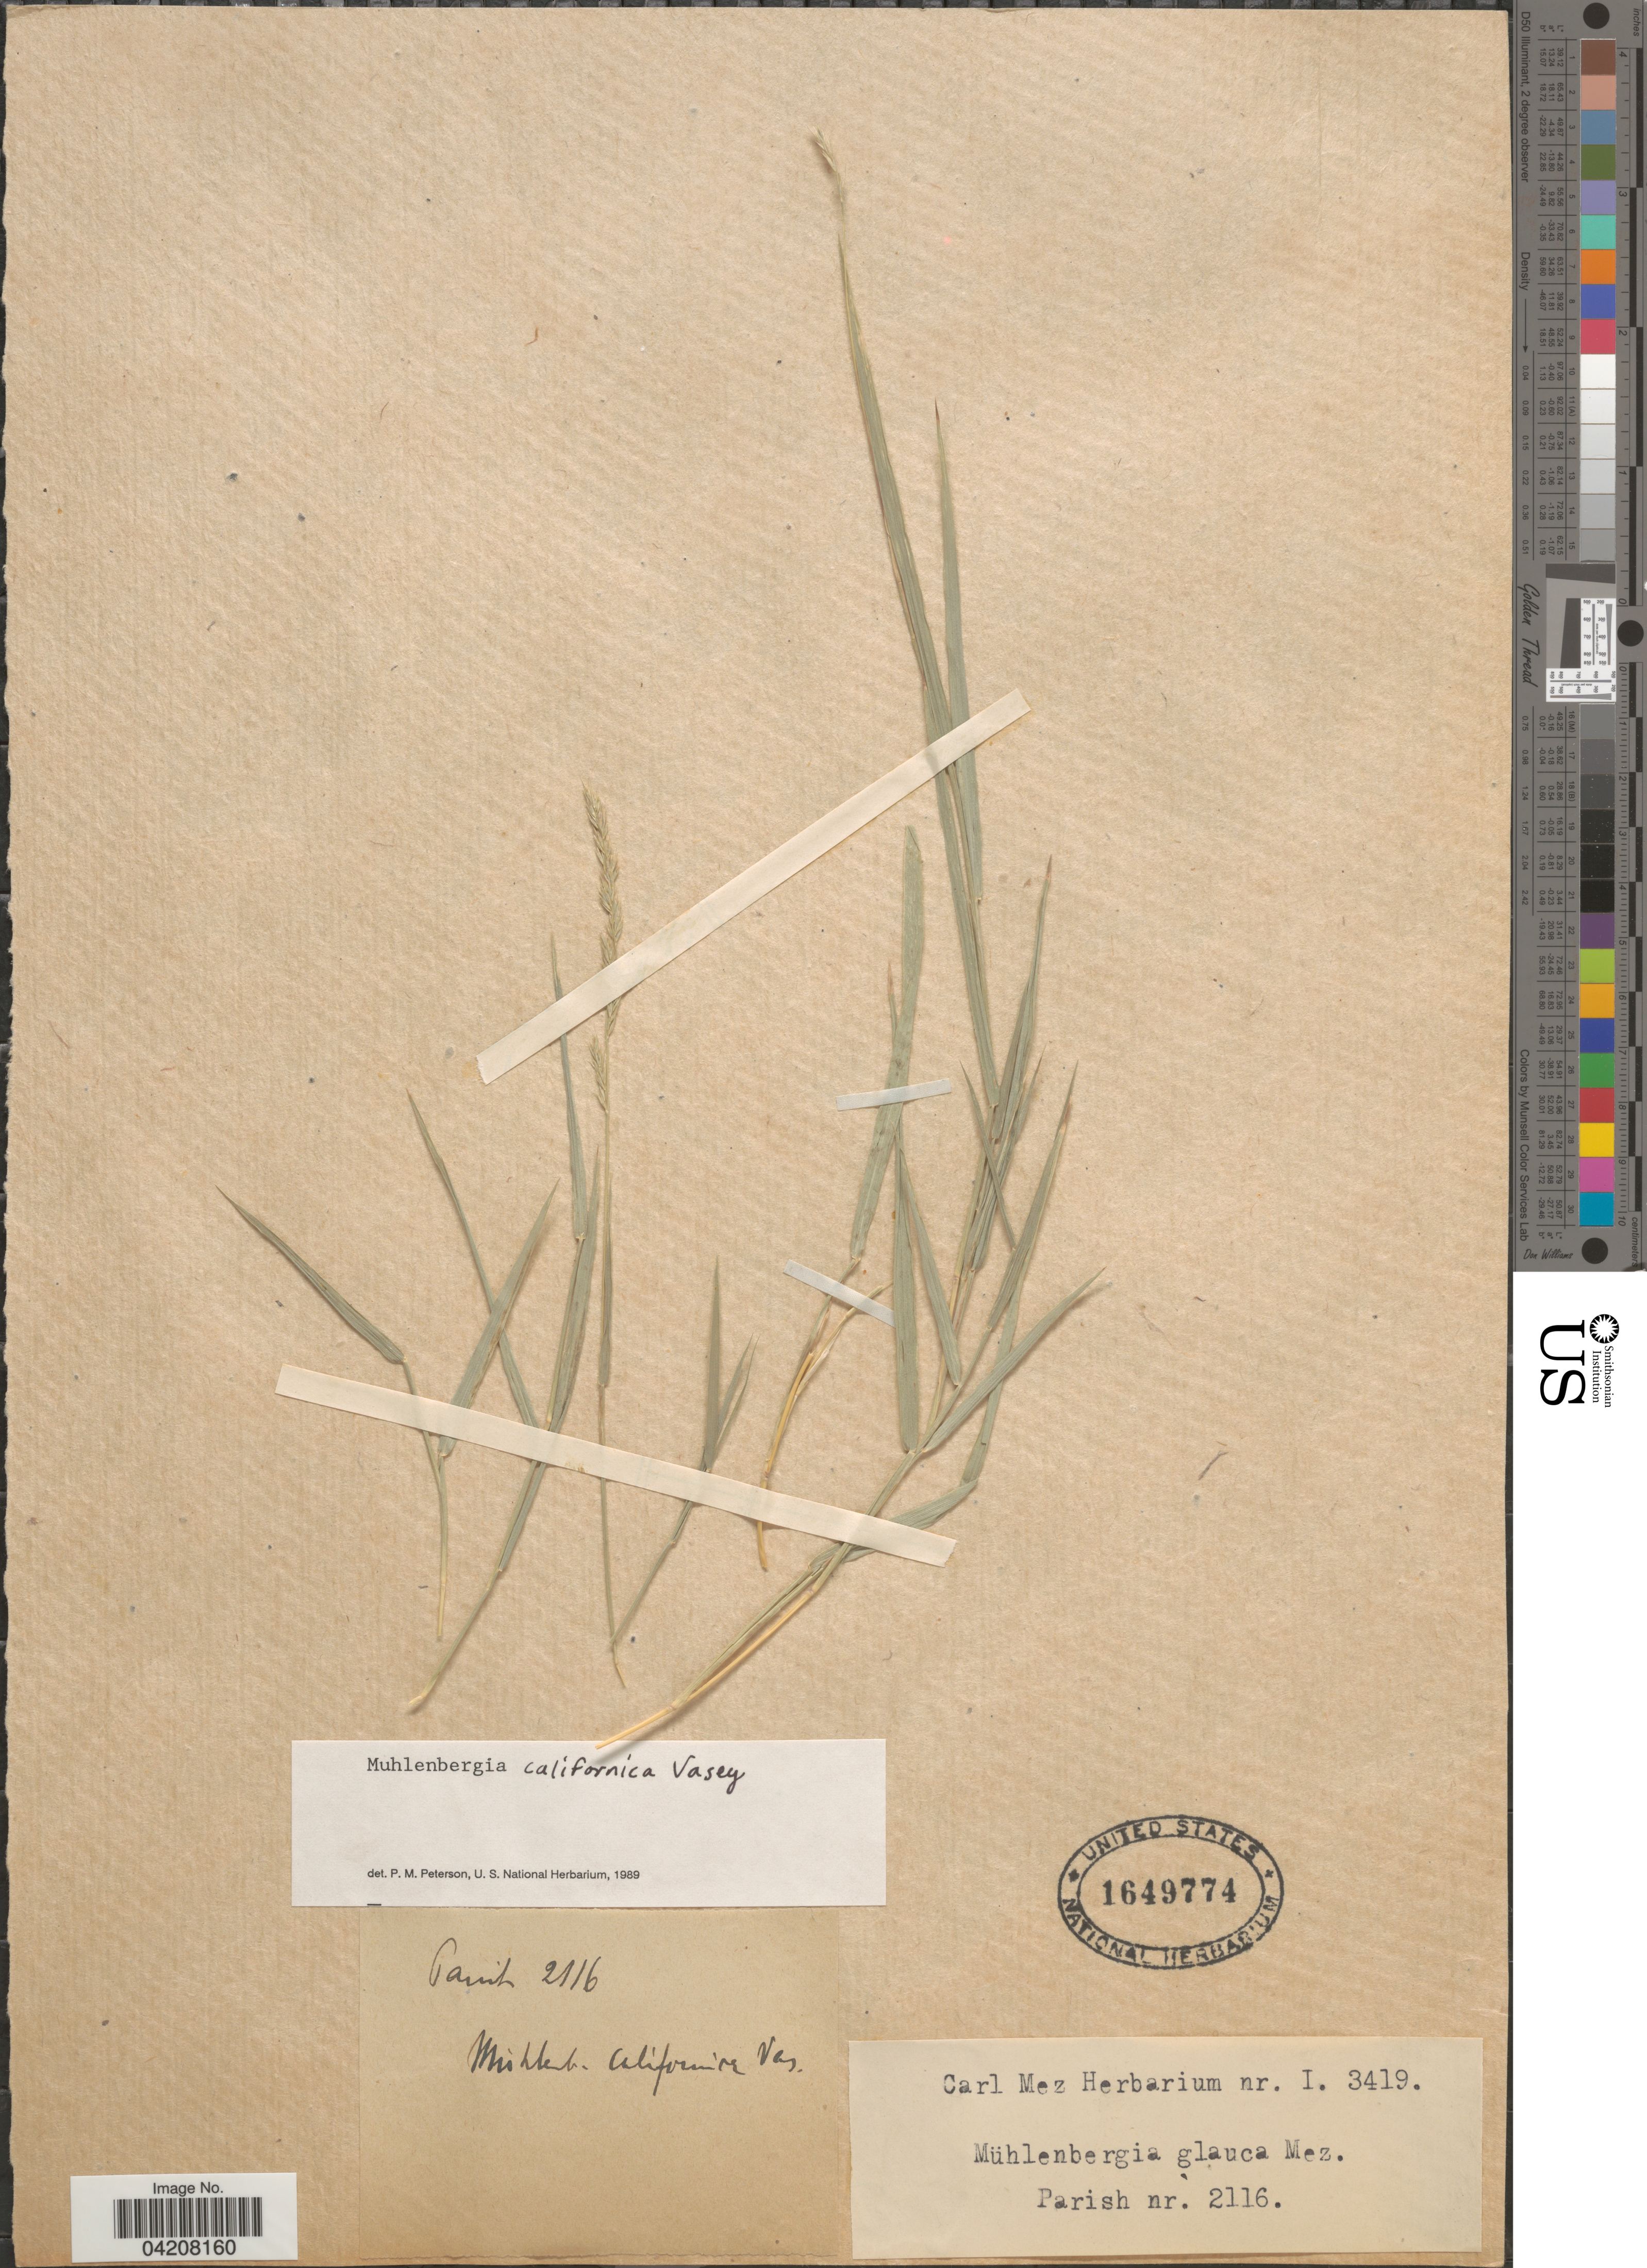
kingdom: Plantae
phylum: Tracheophyta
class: Liliopsida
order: Poales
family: Poaceae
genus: Muhlenbergia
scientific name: Muhlenbergia californica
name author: Vasey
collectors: -- Parish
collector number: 2116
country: United States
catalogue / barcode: US 1649774